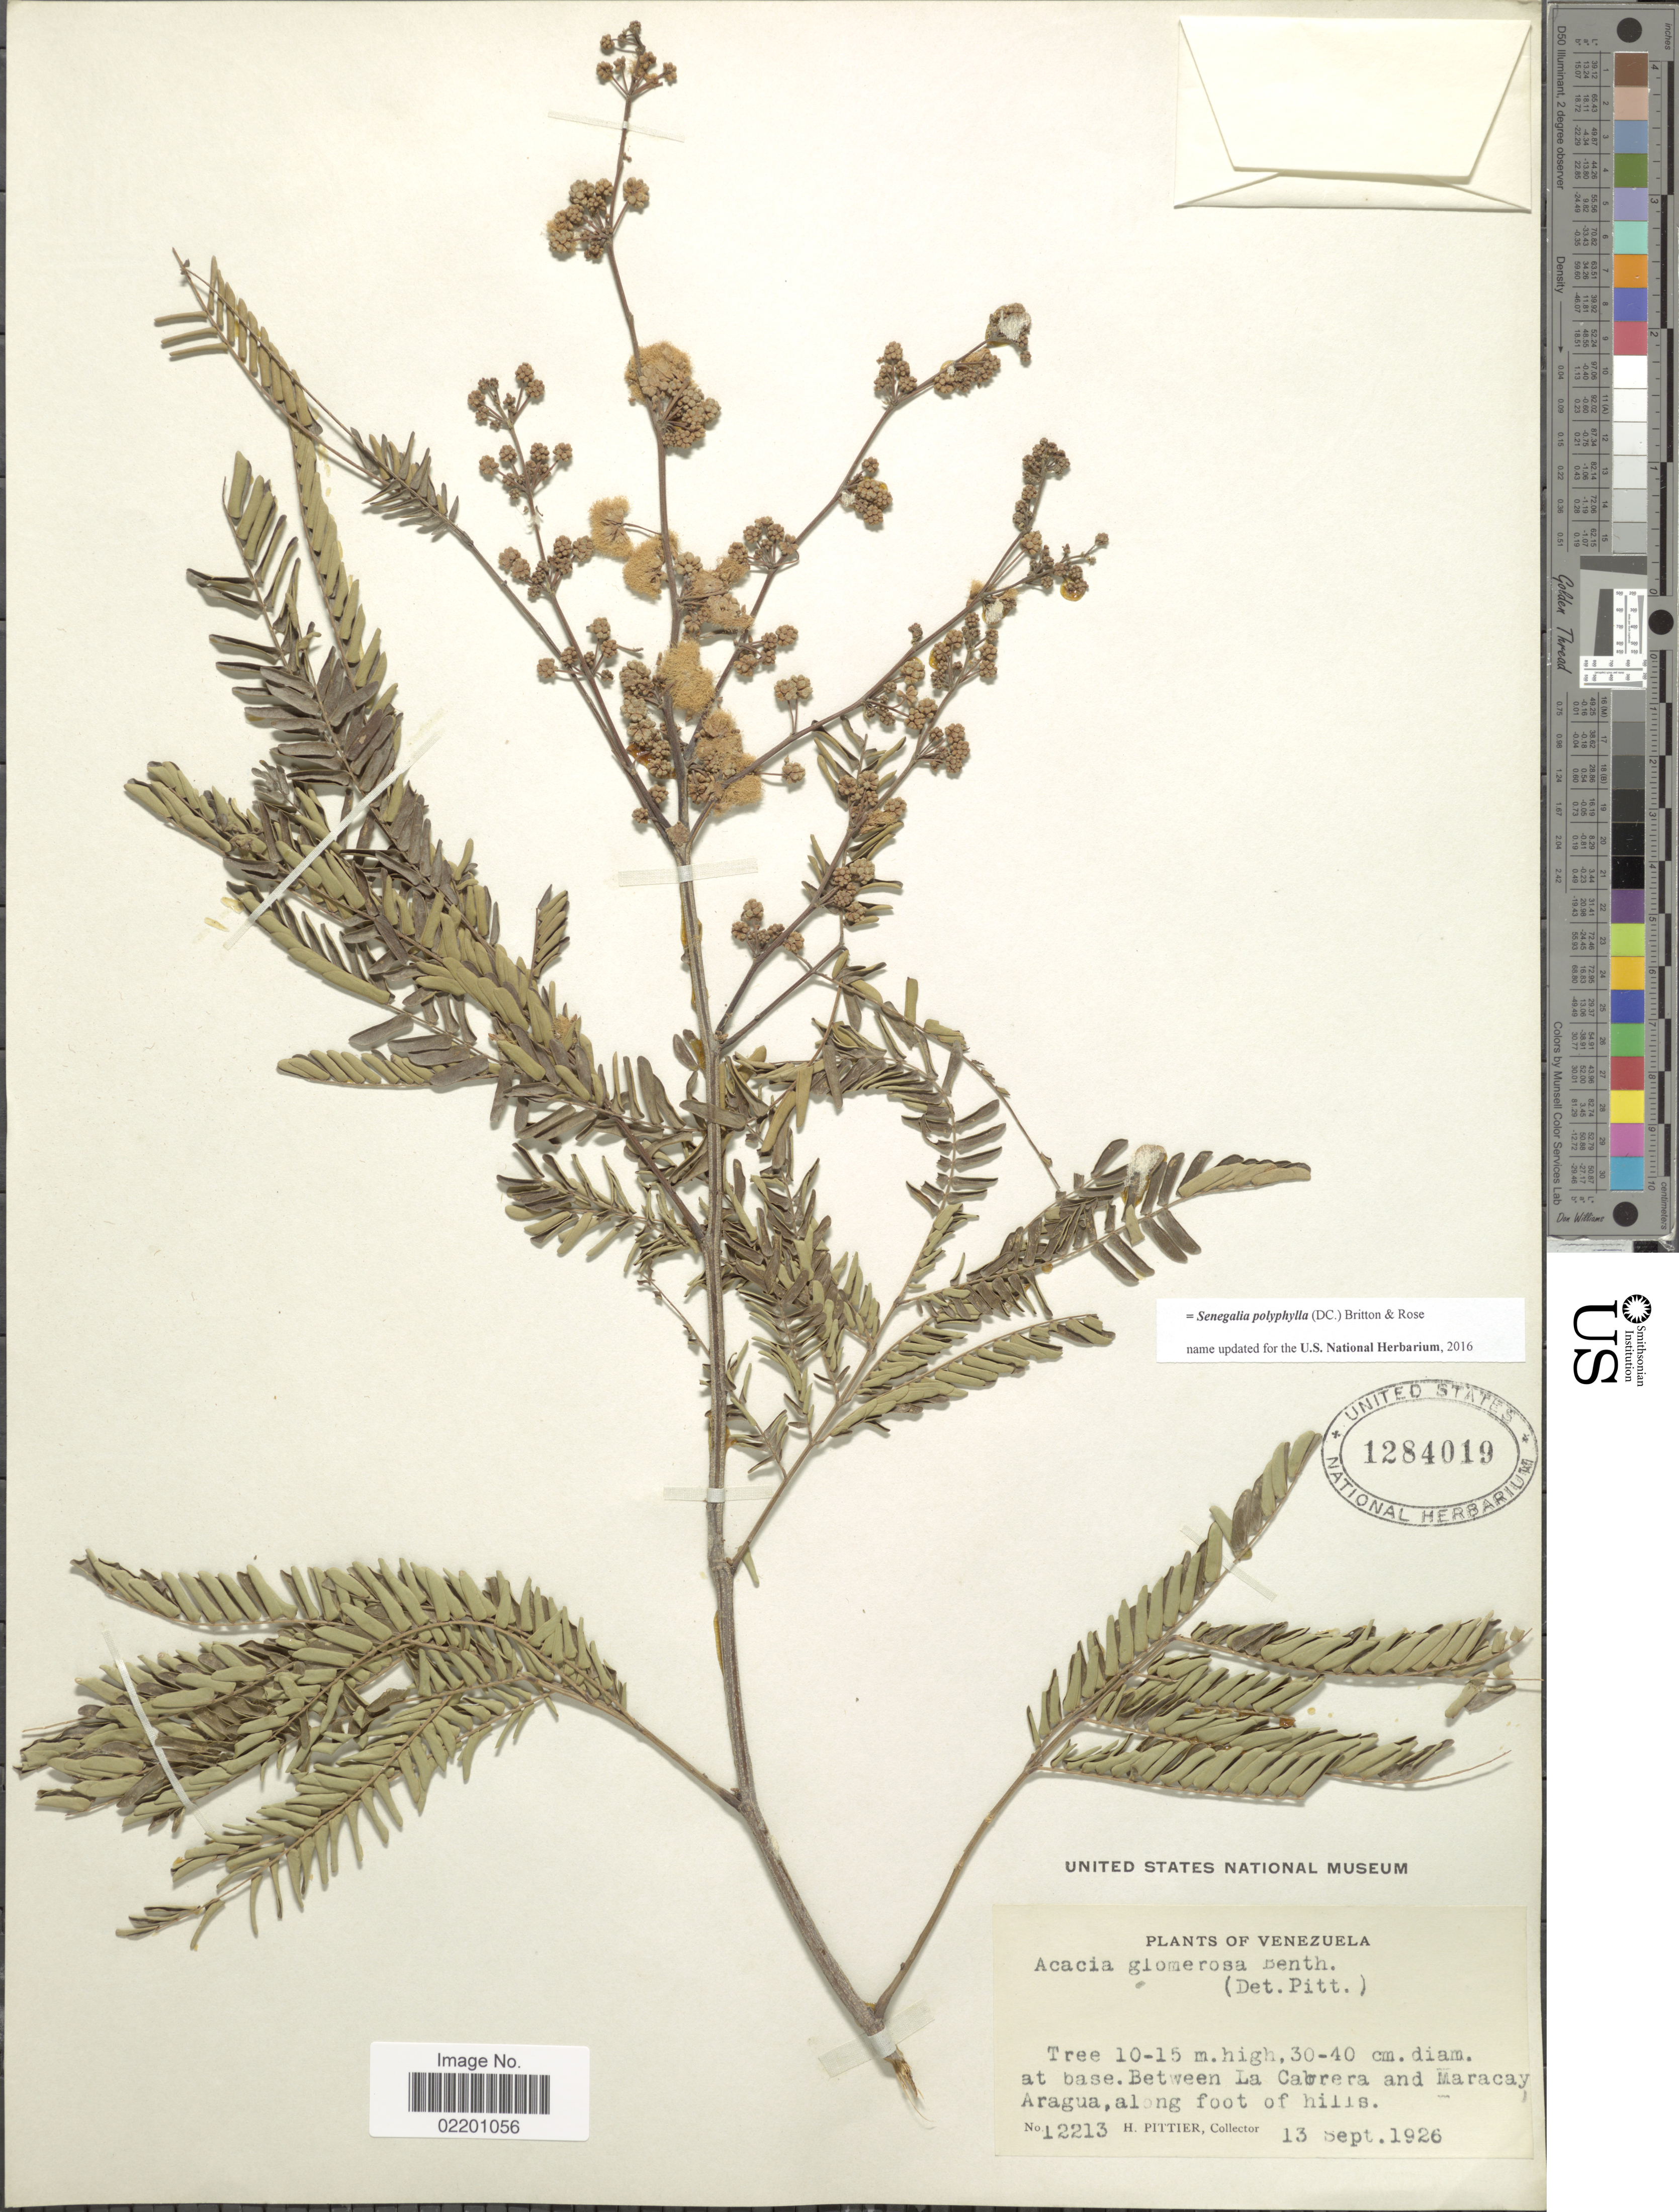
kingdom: Plantae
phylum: Tracheophyta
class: Magnoliopsida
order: Fabales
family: Fabaceae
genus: Senegalia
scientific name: Senegalia polyphylla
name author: (DC.) Britton & Rose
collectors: H. F. Pittier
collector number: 12213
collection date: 1926-09-13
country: Venezuela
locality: Between La Cabrera and Maracay Argua, along foot of hills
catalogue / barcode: US 1284019